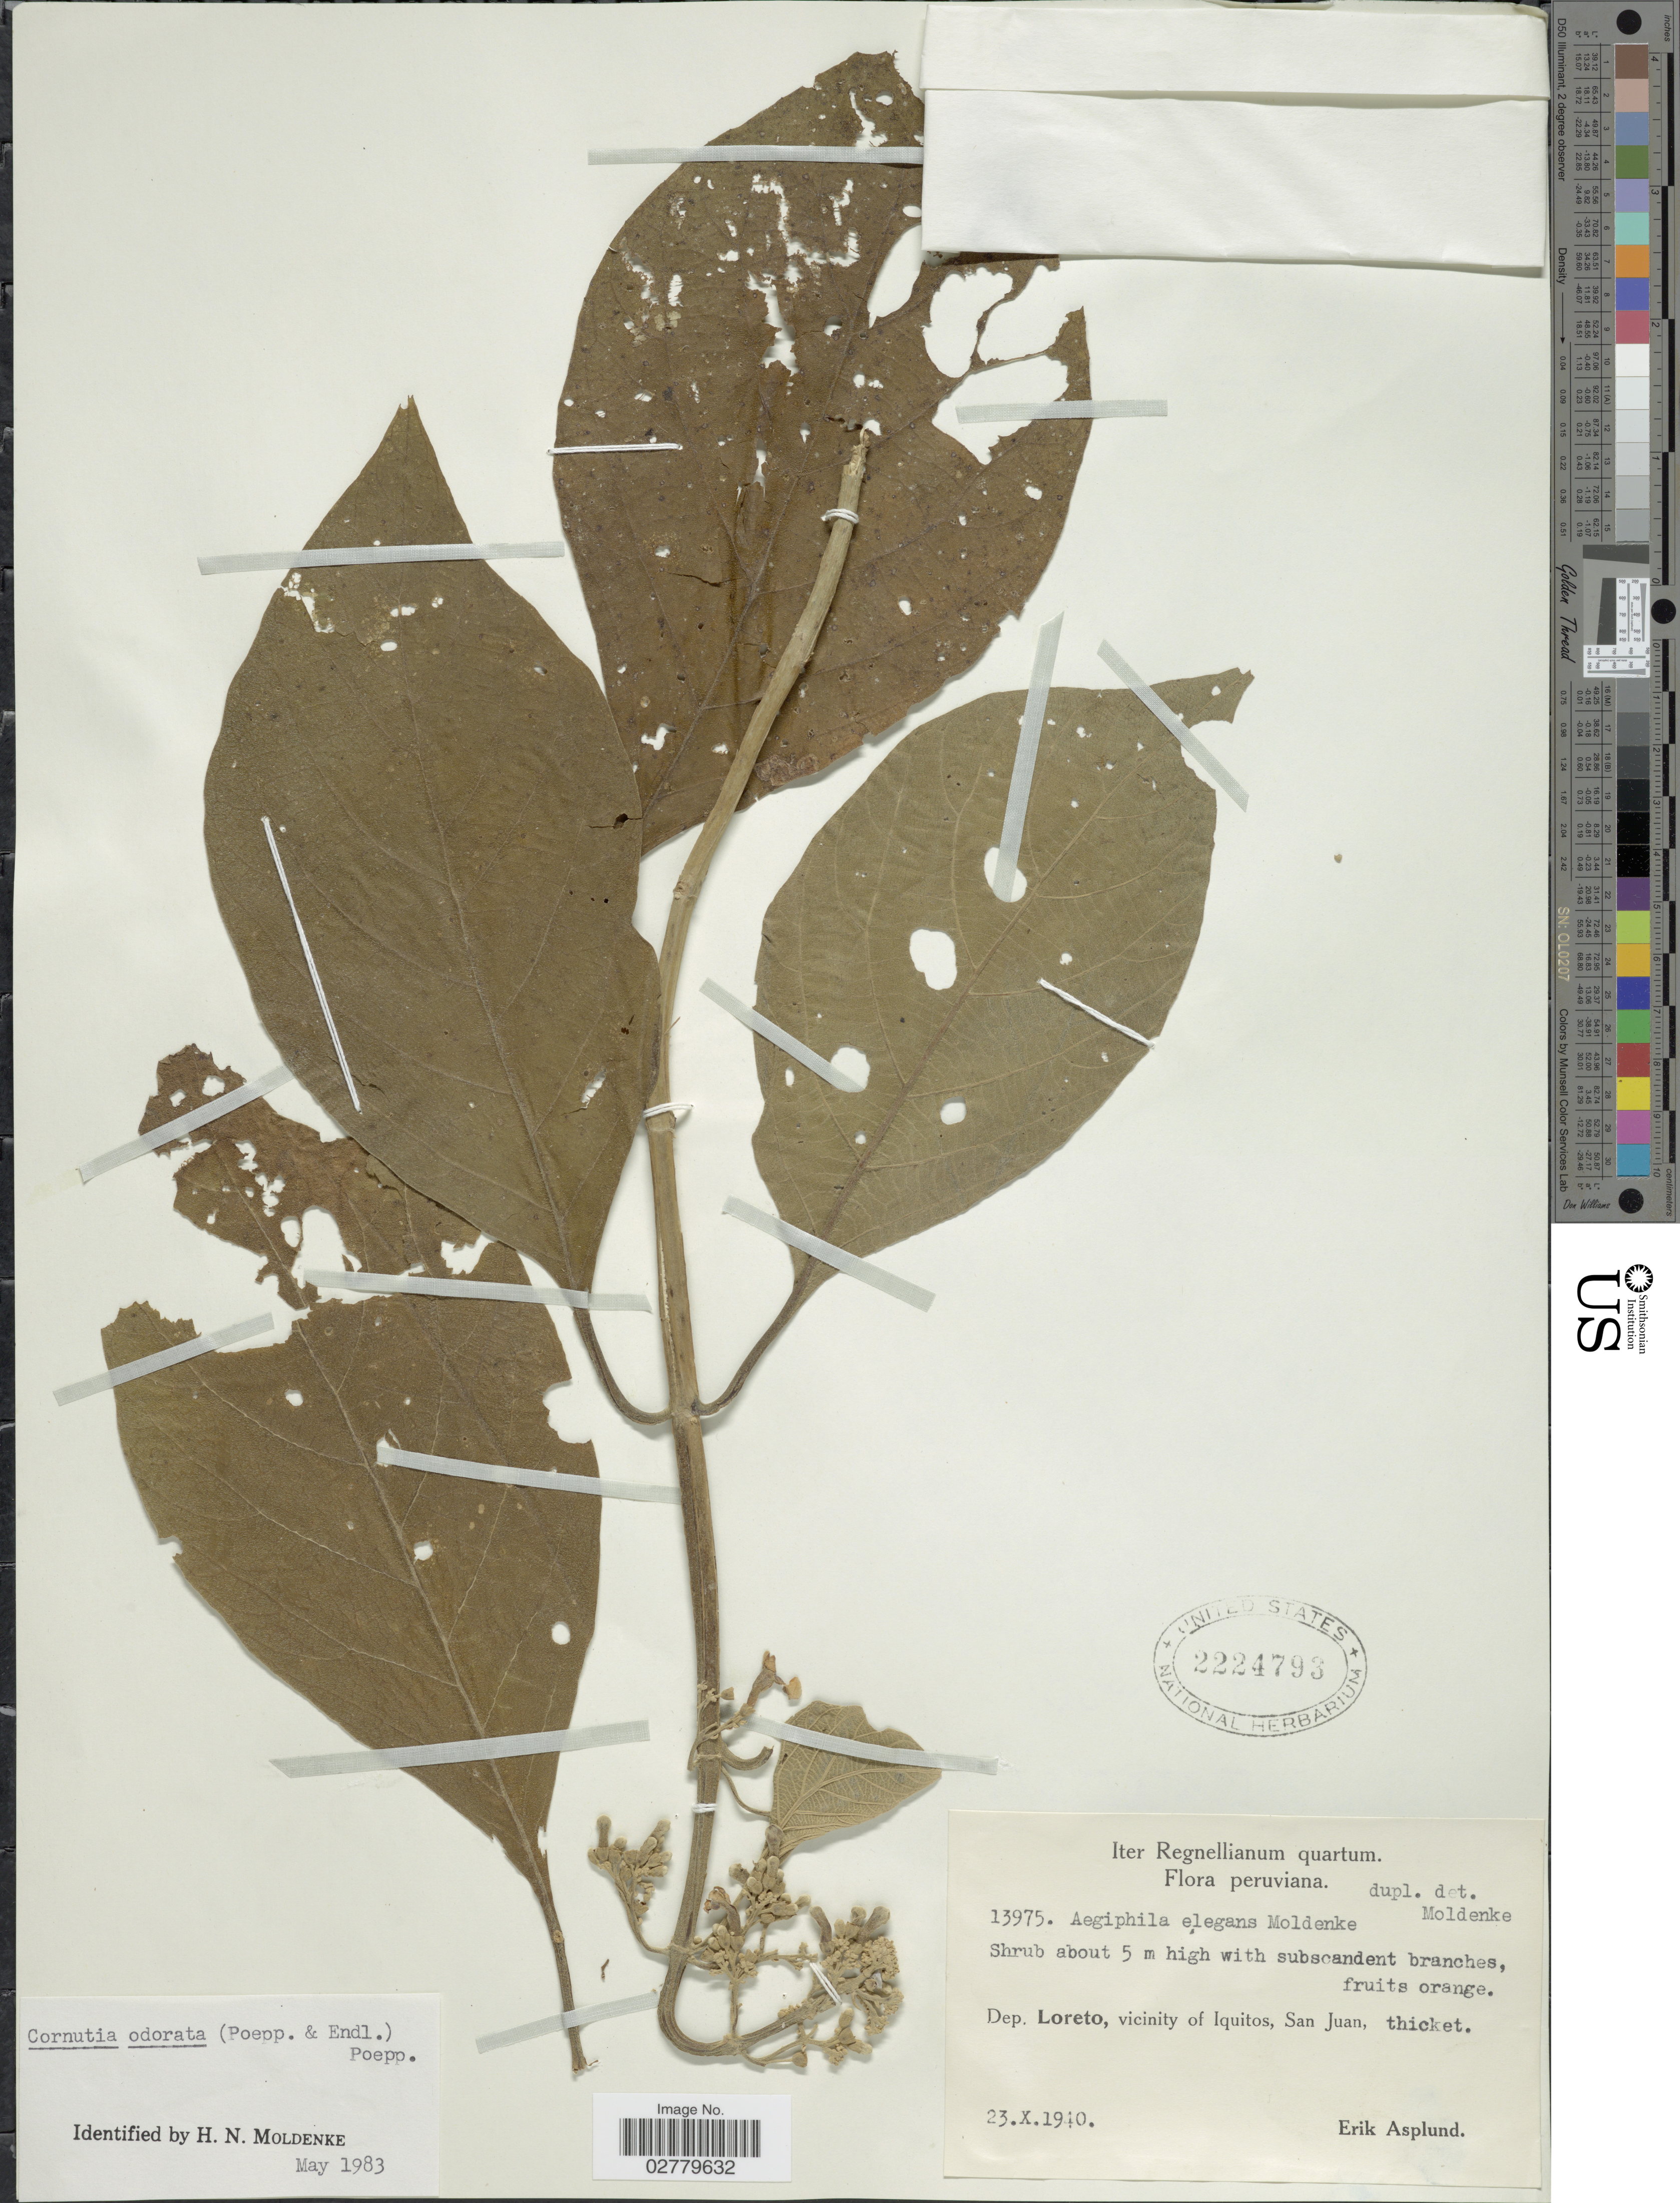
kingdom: Plantae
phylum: Tracheophyta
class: Magnoliopsida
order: Lamiales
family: Lamiaceae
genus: Cornutia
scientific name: Cornutia odorata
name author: (Poepp.) Schauer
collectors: E. Asplund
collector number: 13975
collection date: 1940-10-23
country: Peru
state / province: Loreto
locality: Dep. Loreto, vicinity of Iquitos, San Juan, thicket.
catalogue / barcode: US 2224793